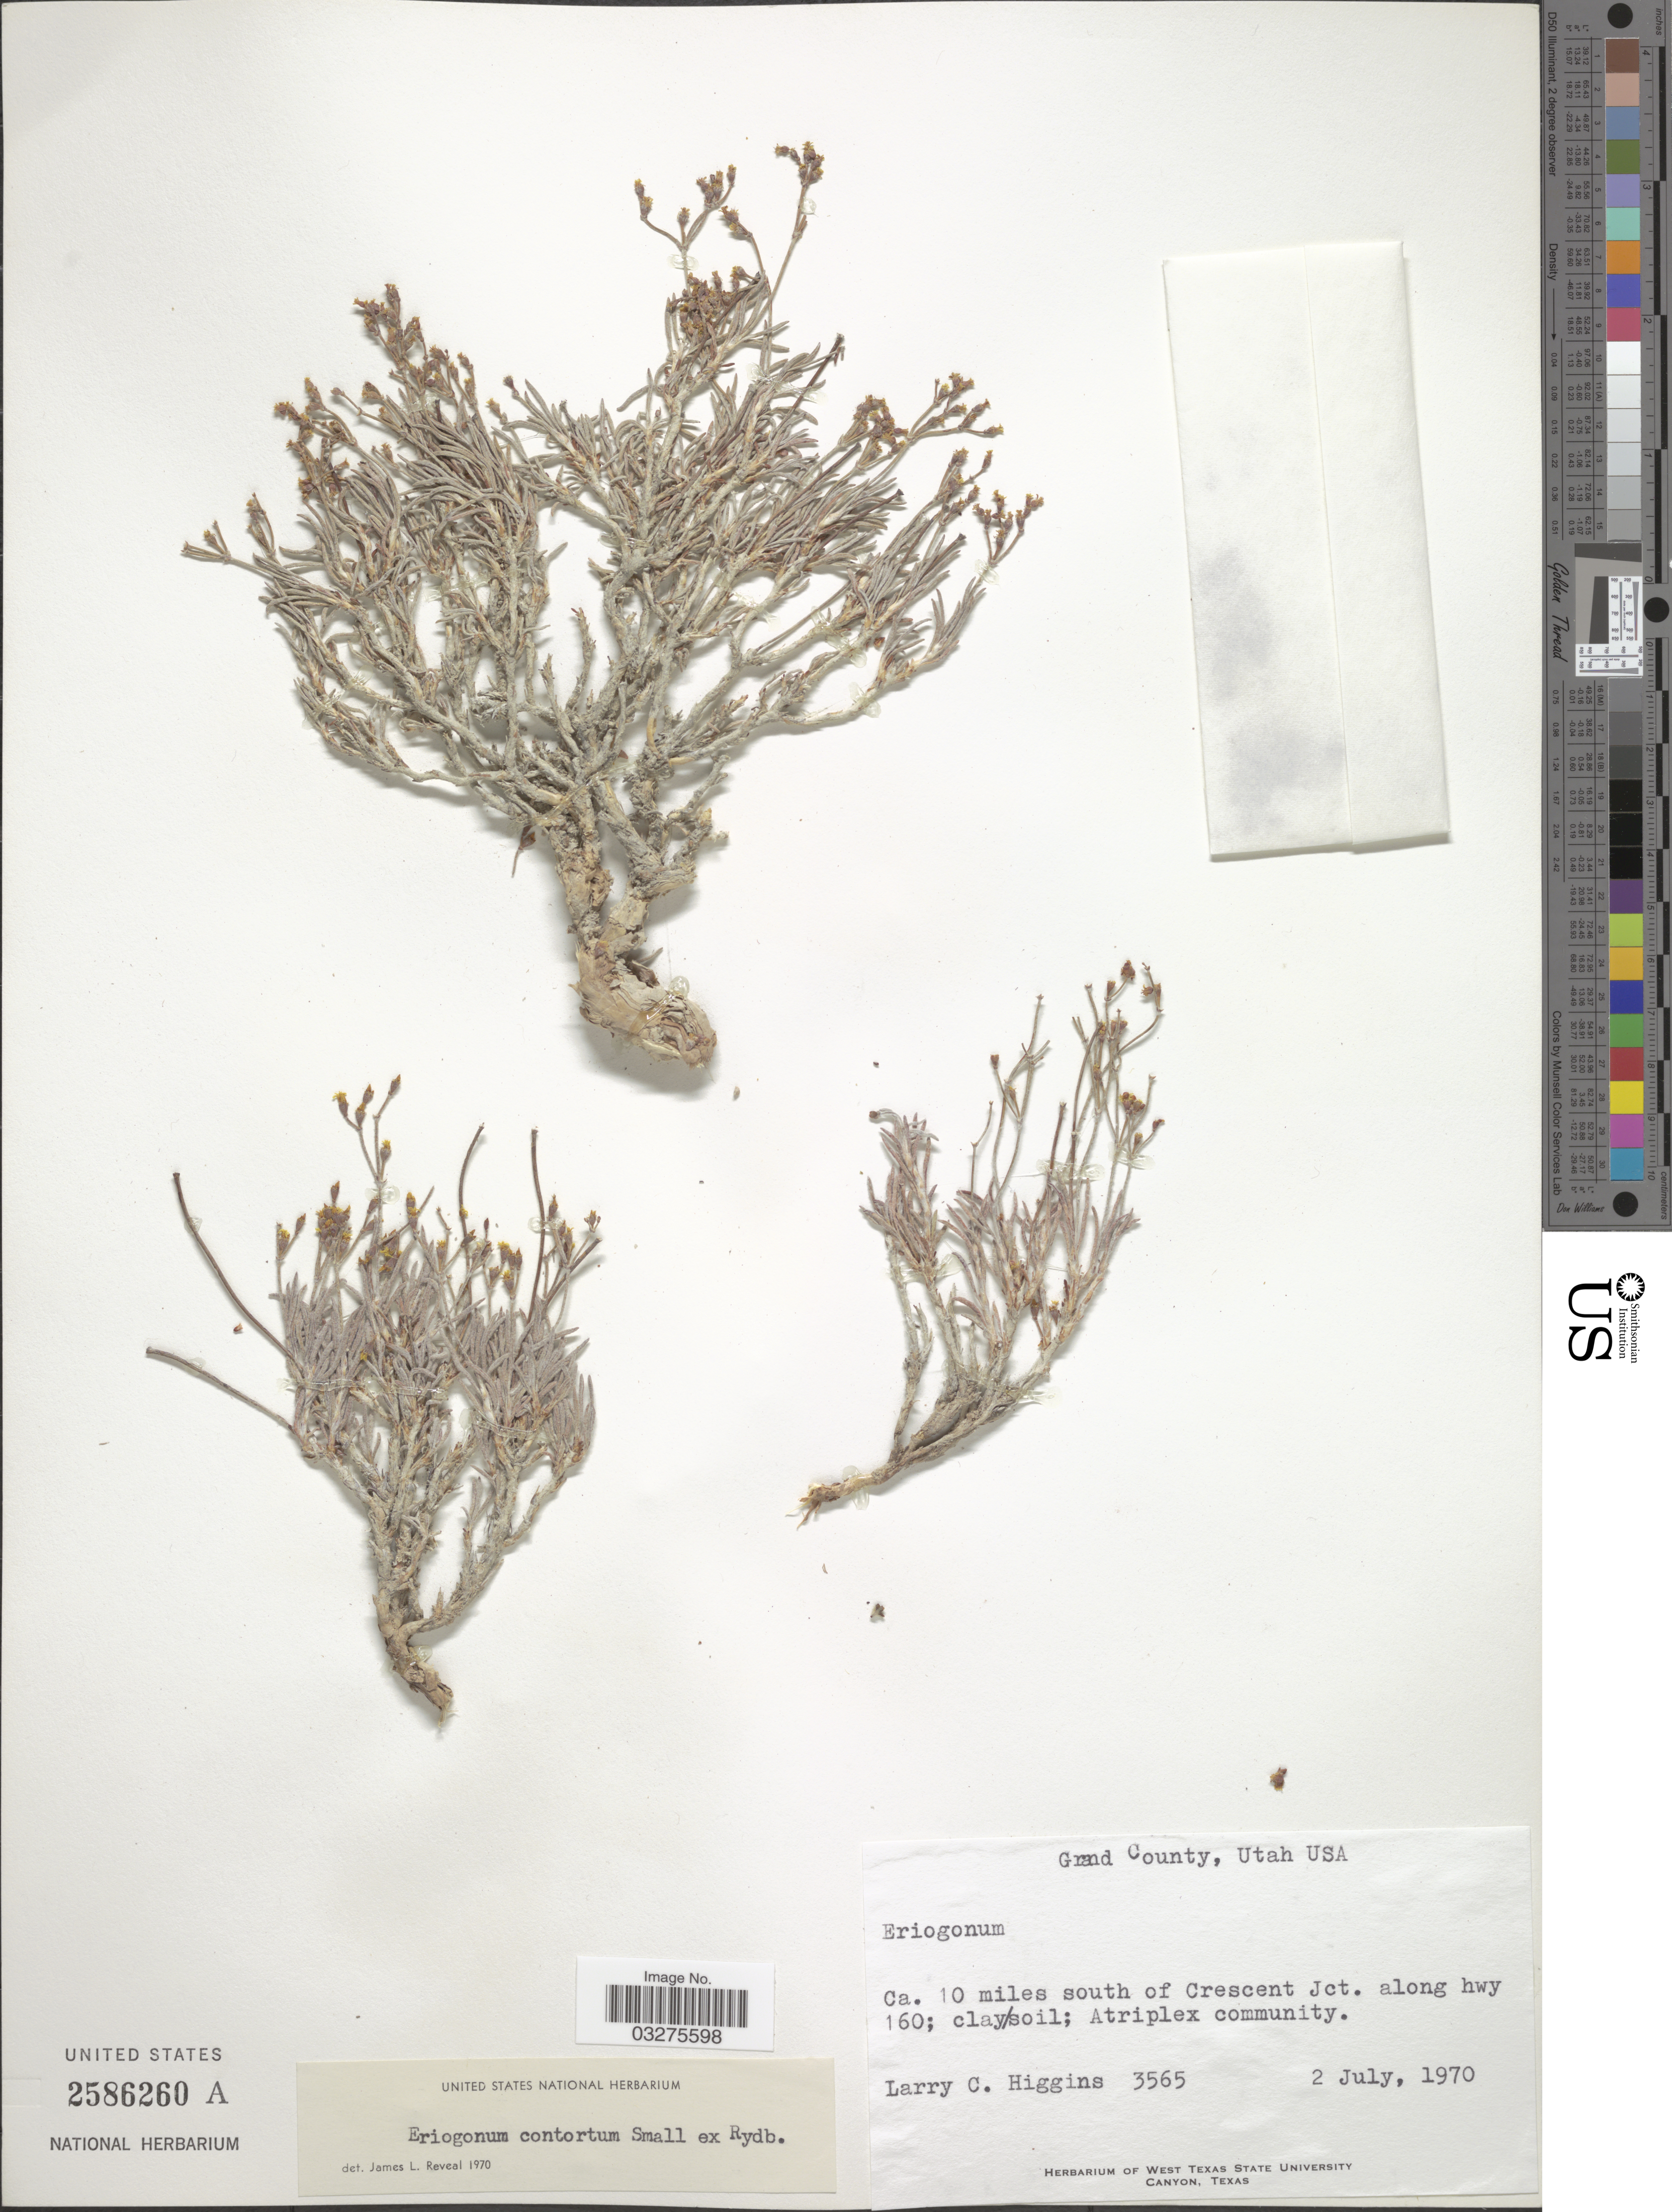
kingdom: Plantae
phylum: Tracheophyta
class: Magnoliopsida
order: Caryophyllales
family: Polygonaceae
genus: Eriogonum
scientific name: Eriogonum contortum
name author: Small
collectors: L. Higgins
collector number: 3565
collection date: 1970-07-02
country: United States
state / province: Utah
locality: Grand County. Ca. 10 miles south of Cresent Jct. along hwy 160.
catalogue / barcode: US 2586260A